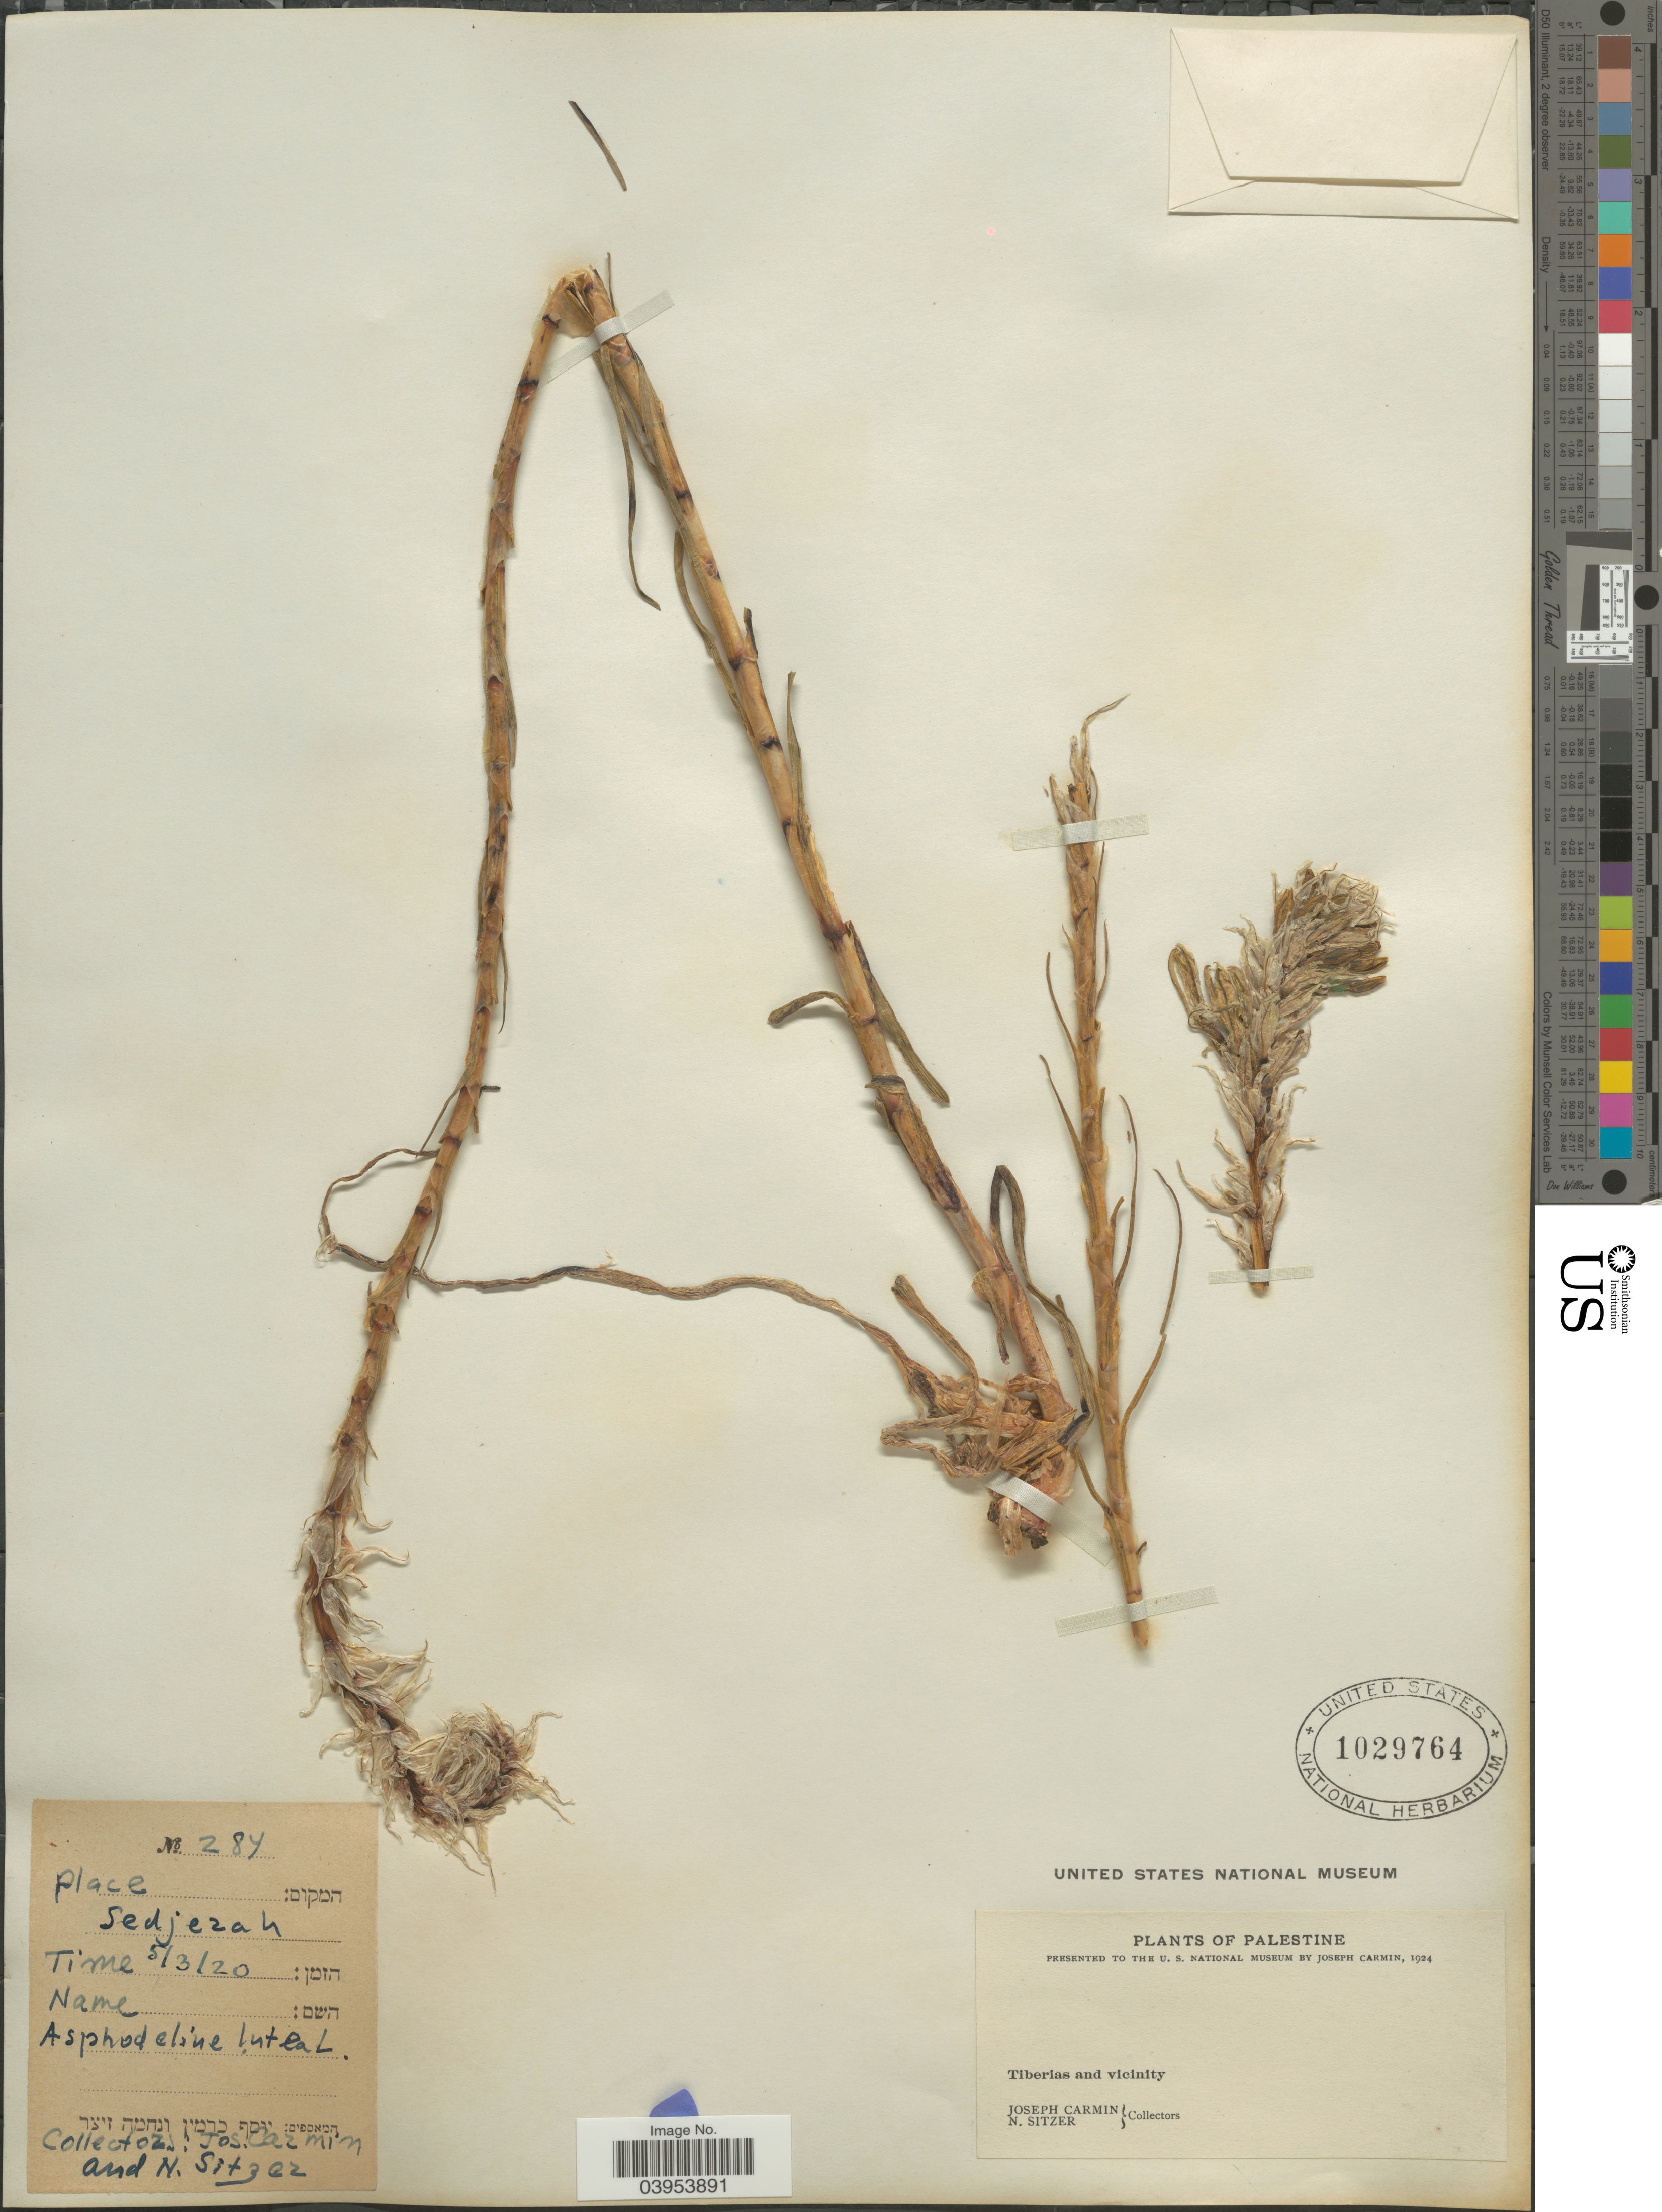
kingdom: Plantae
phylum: Tracheophyta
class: Liliopsida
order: Asparagales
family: Asphodelaceae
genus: Asphodeline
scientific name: Asphodeline lutea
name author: Rchb.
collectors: J. Carmin & N. Sitzer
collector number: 284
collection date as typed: Transcribed d/m/y: 5/3/20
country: Israel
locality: Sedjezah. Palestine. Tiberias and vicinity.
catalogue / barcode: US 1029764